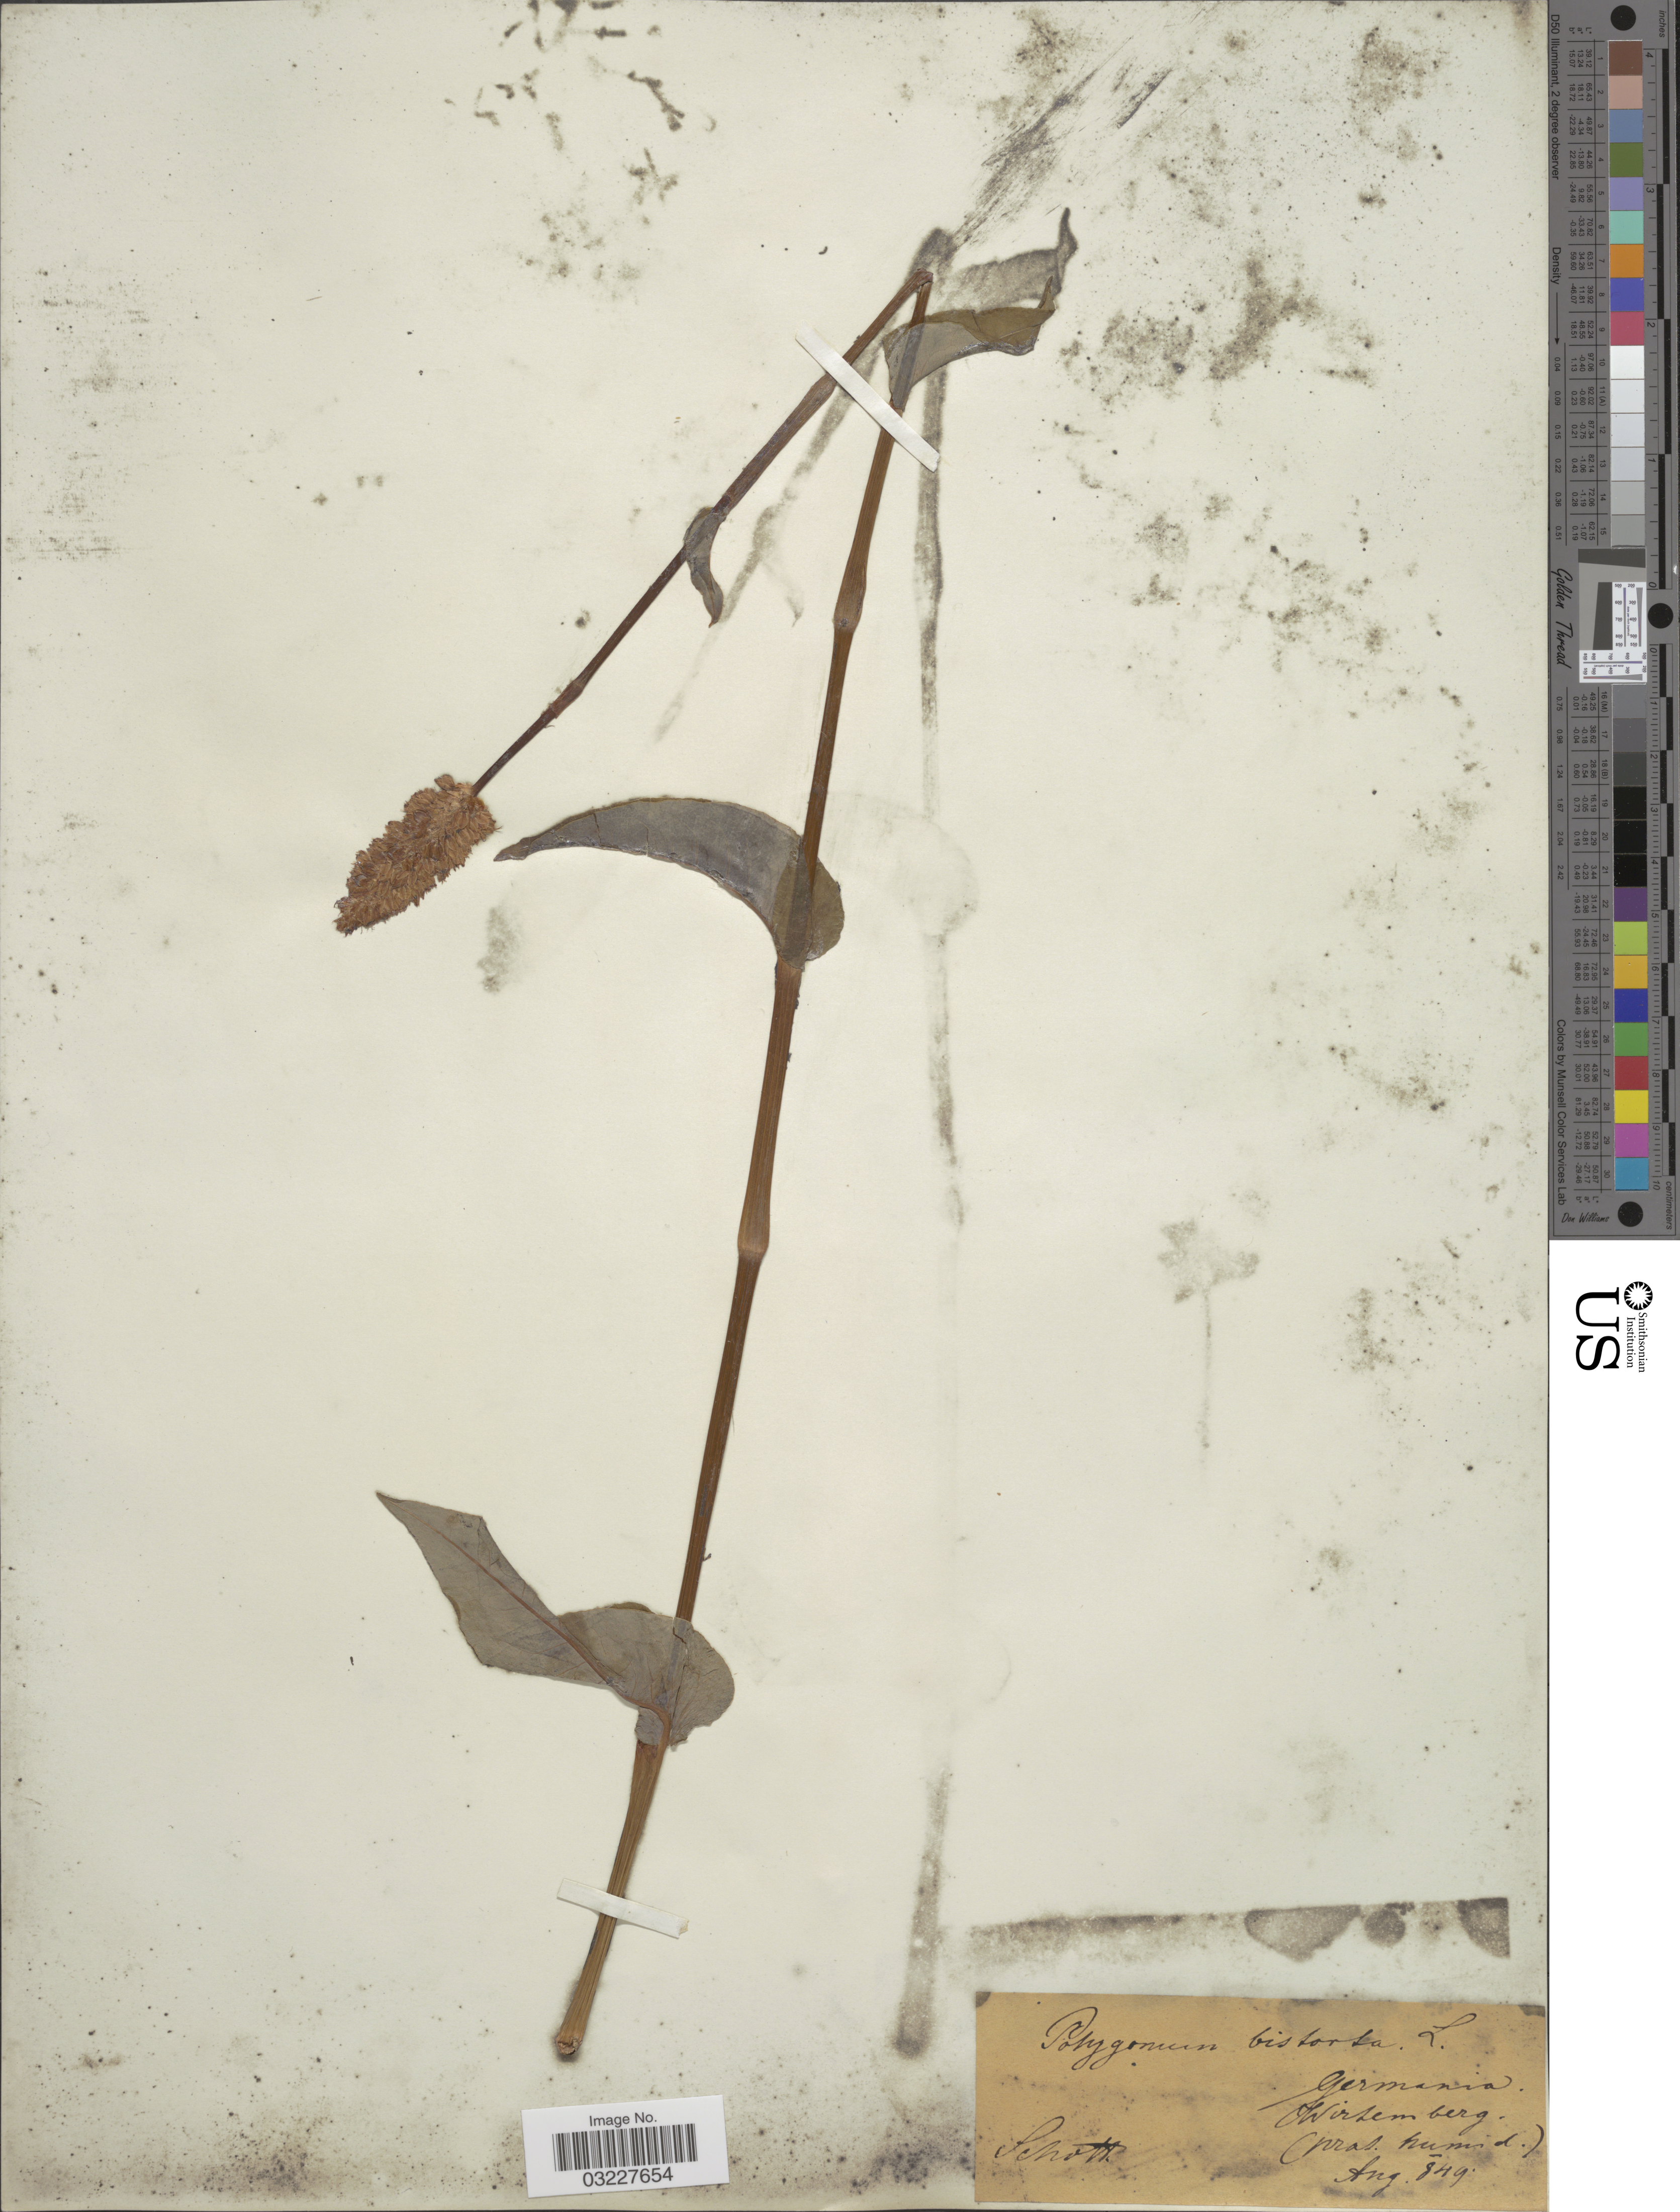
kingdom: Plantae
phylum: Tracheophyta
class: Magnoliopsida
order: Caryophyllales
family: Polygonaceae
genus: Bistorta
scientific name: Bistorta officinalis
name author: Delarbre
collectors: Schott, --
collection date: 1849-08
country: Germany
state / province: Baden-Württemberg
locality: Wirtemberg.